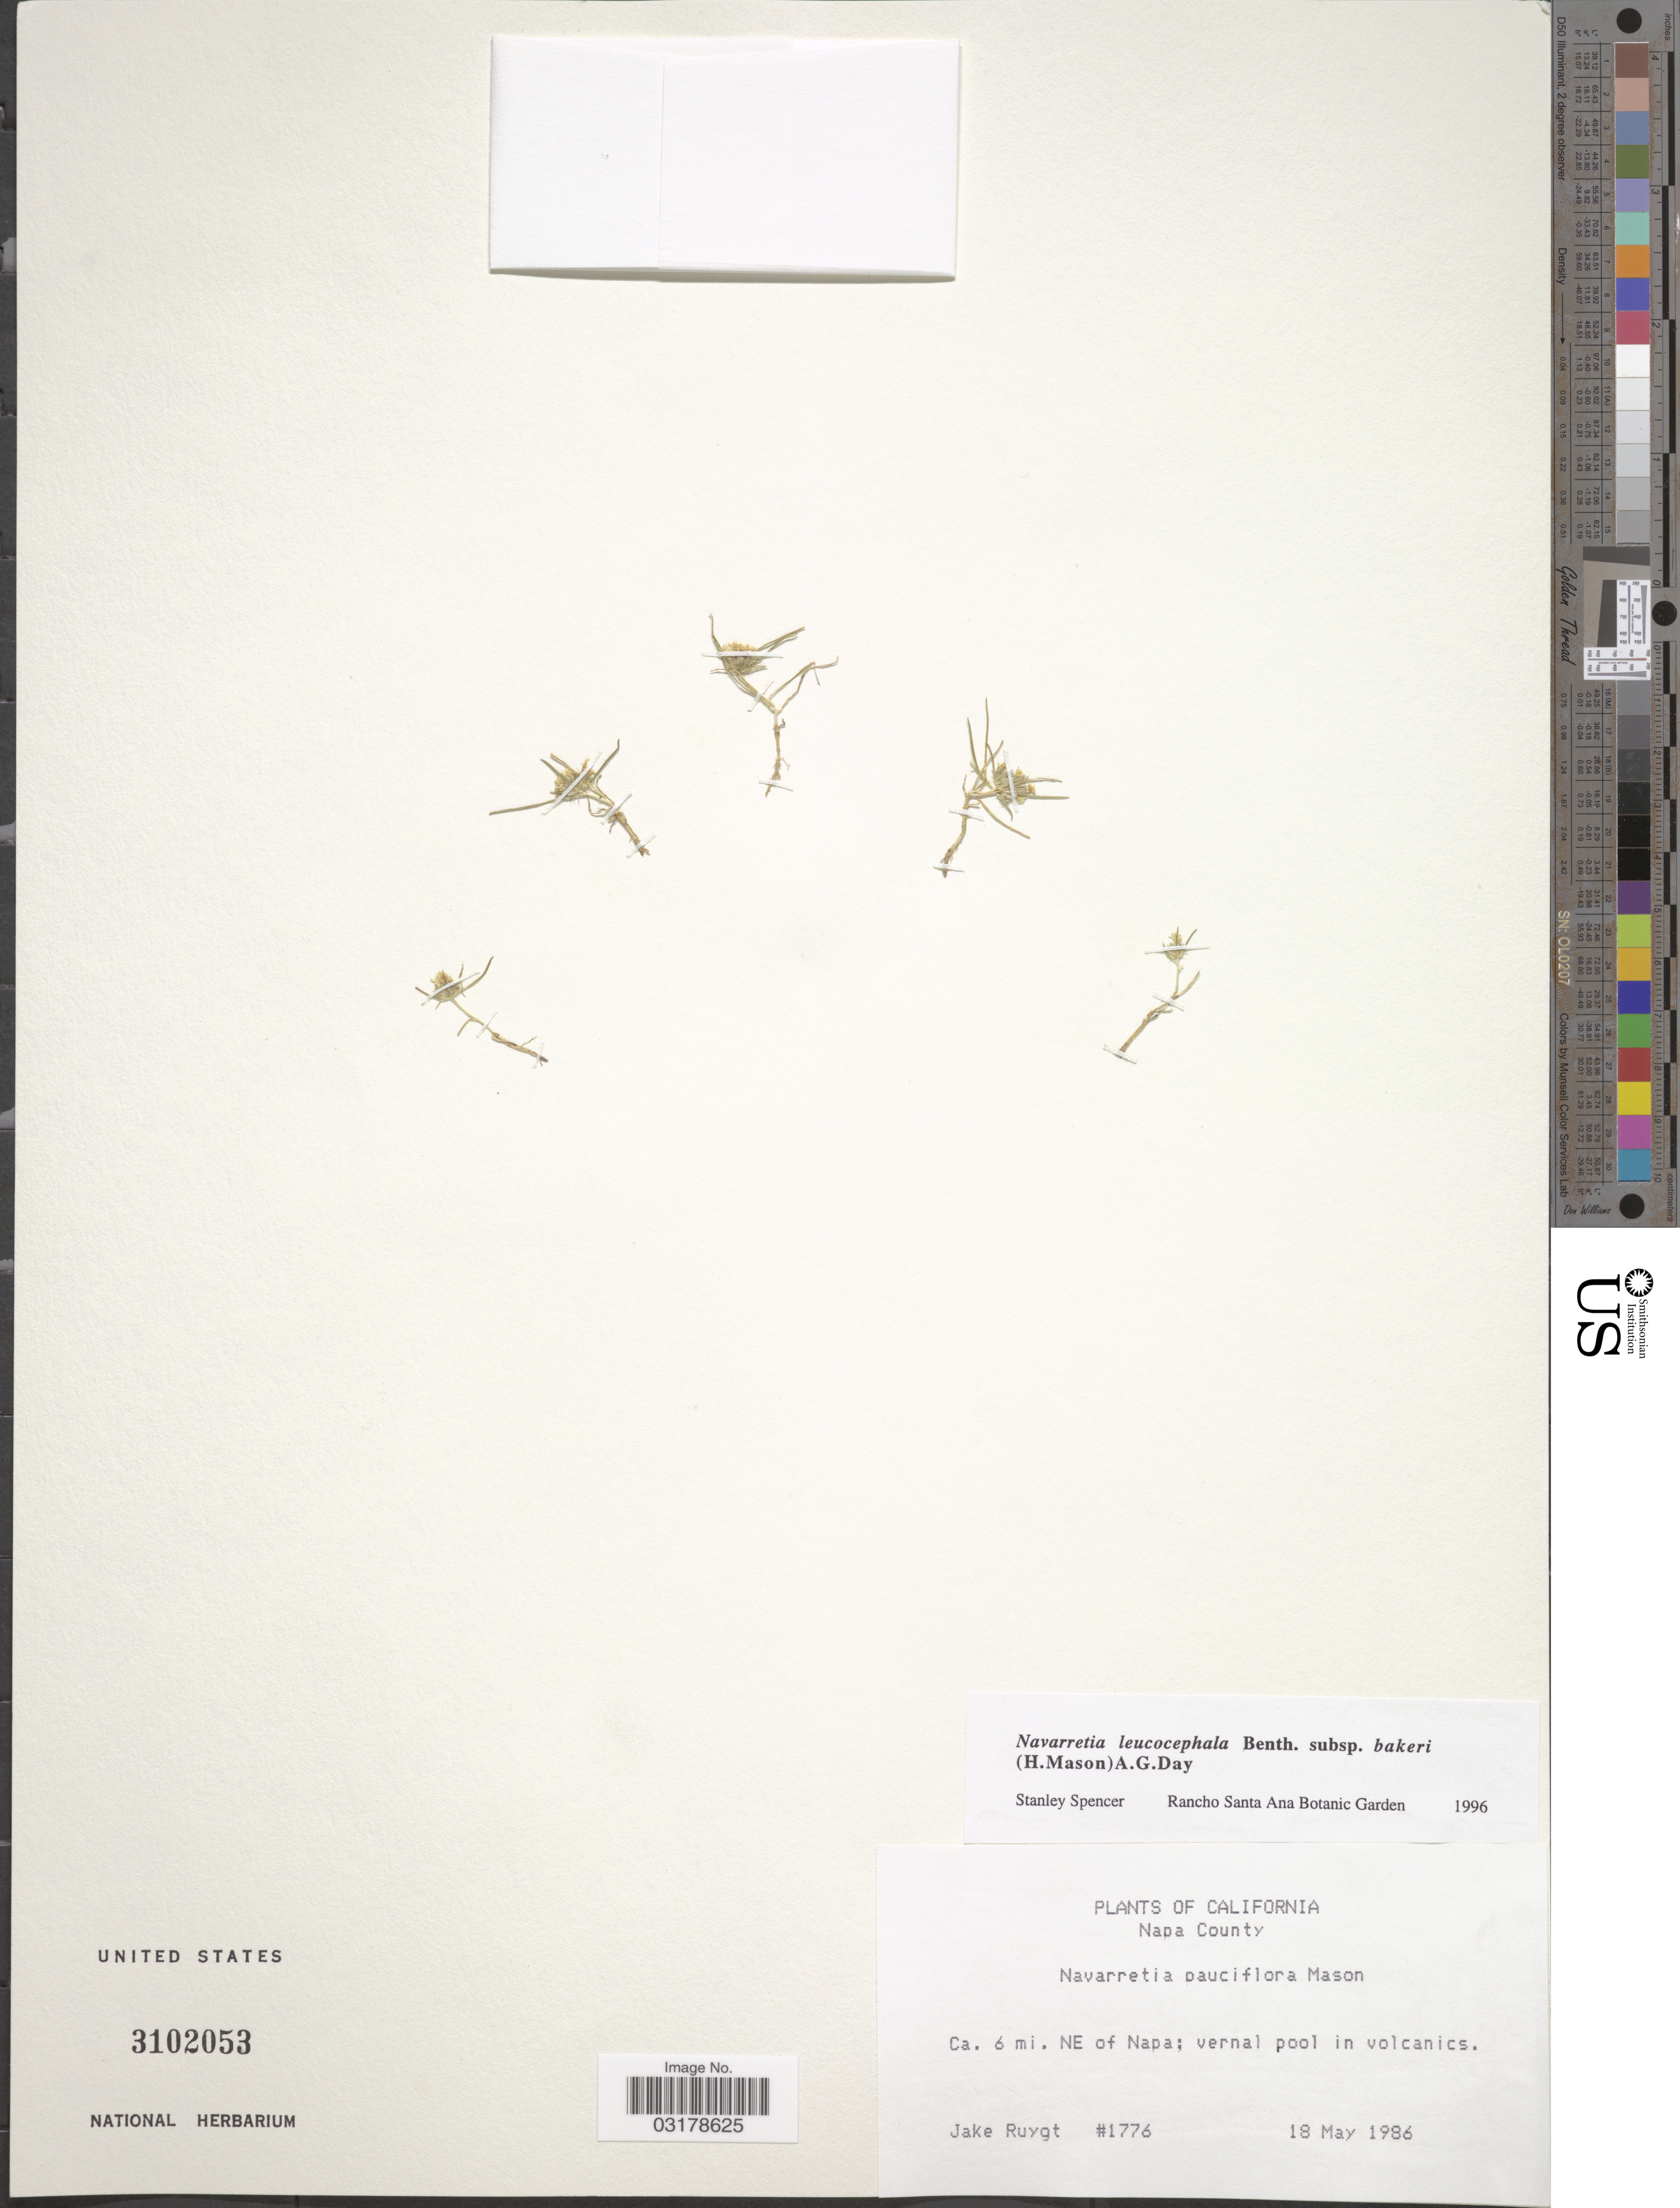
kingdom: Plantae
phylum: Tracheophyta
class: Magnoliopsida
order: Ericales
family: Polemoniaceae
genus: Navarretia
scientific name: Navarretia leucocephala subsp. bakeri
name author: (H. Mason) A.G. Day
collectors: J. A. Ruygt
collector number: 1776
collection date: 1986-05-18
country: United States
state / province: California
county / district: Napa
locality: Napa County. Ca. 6 mi. NE of Napa.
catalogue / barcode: US 3102053